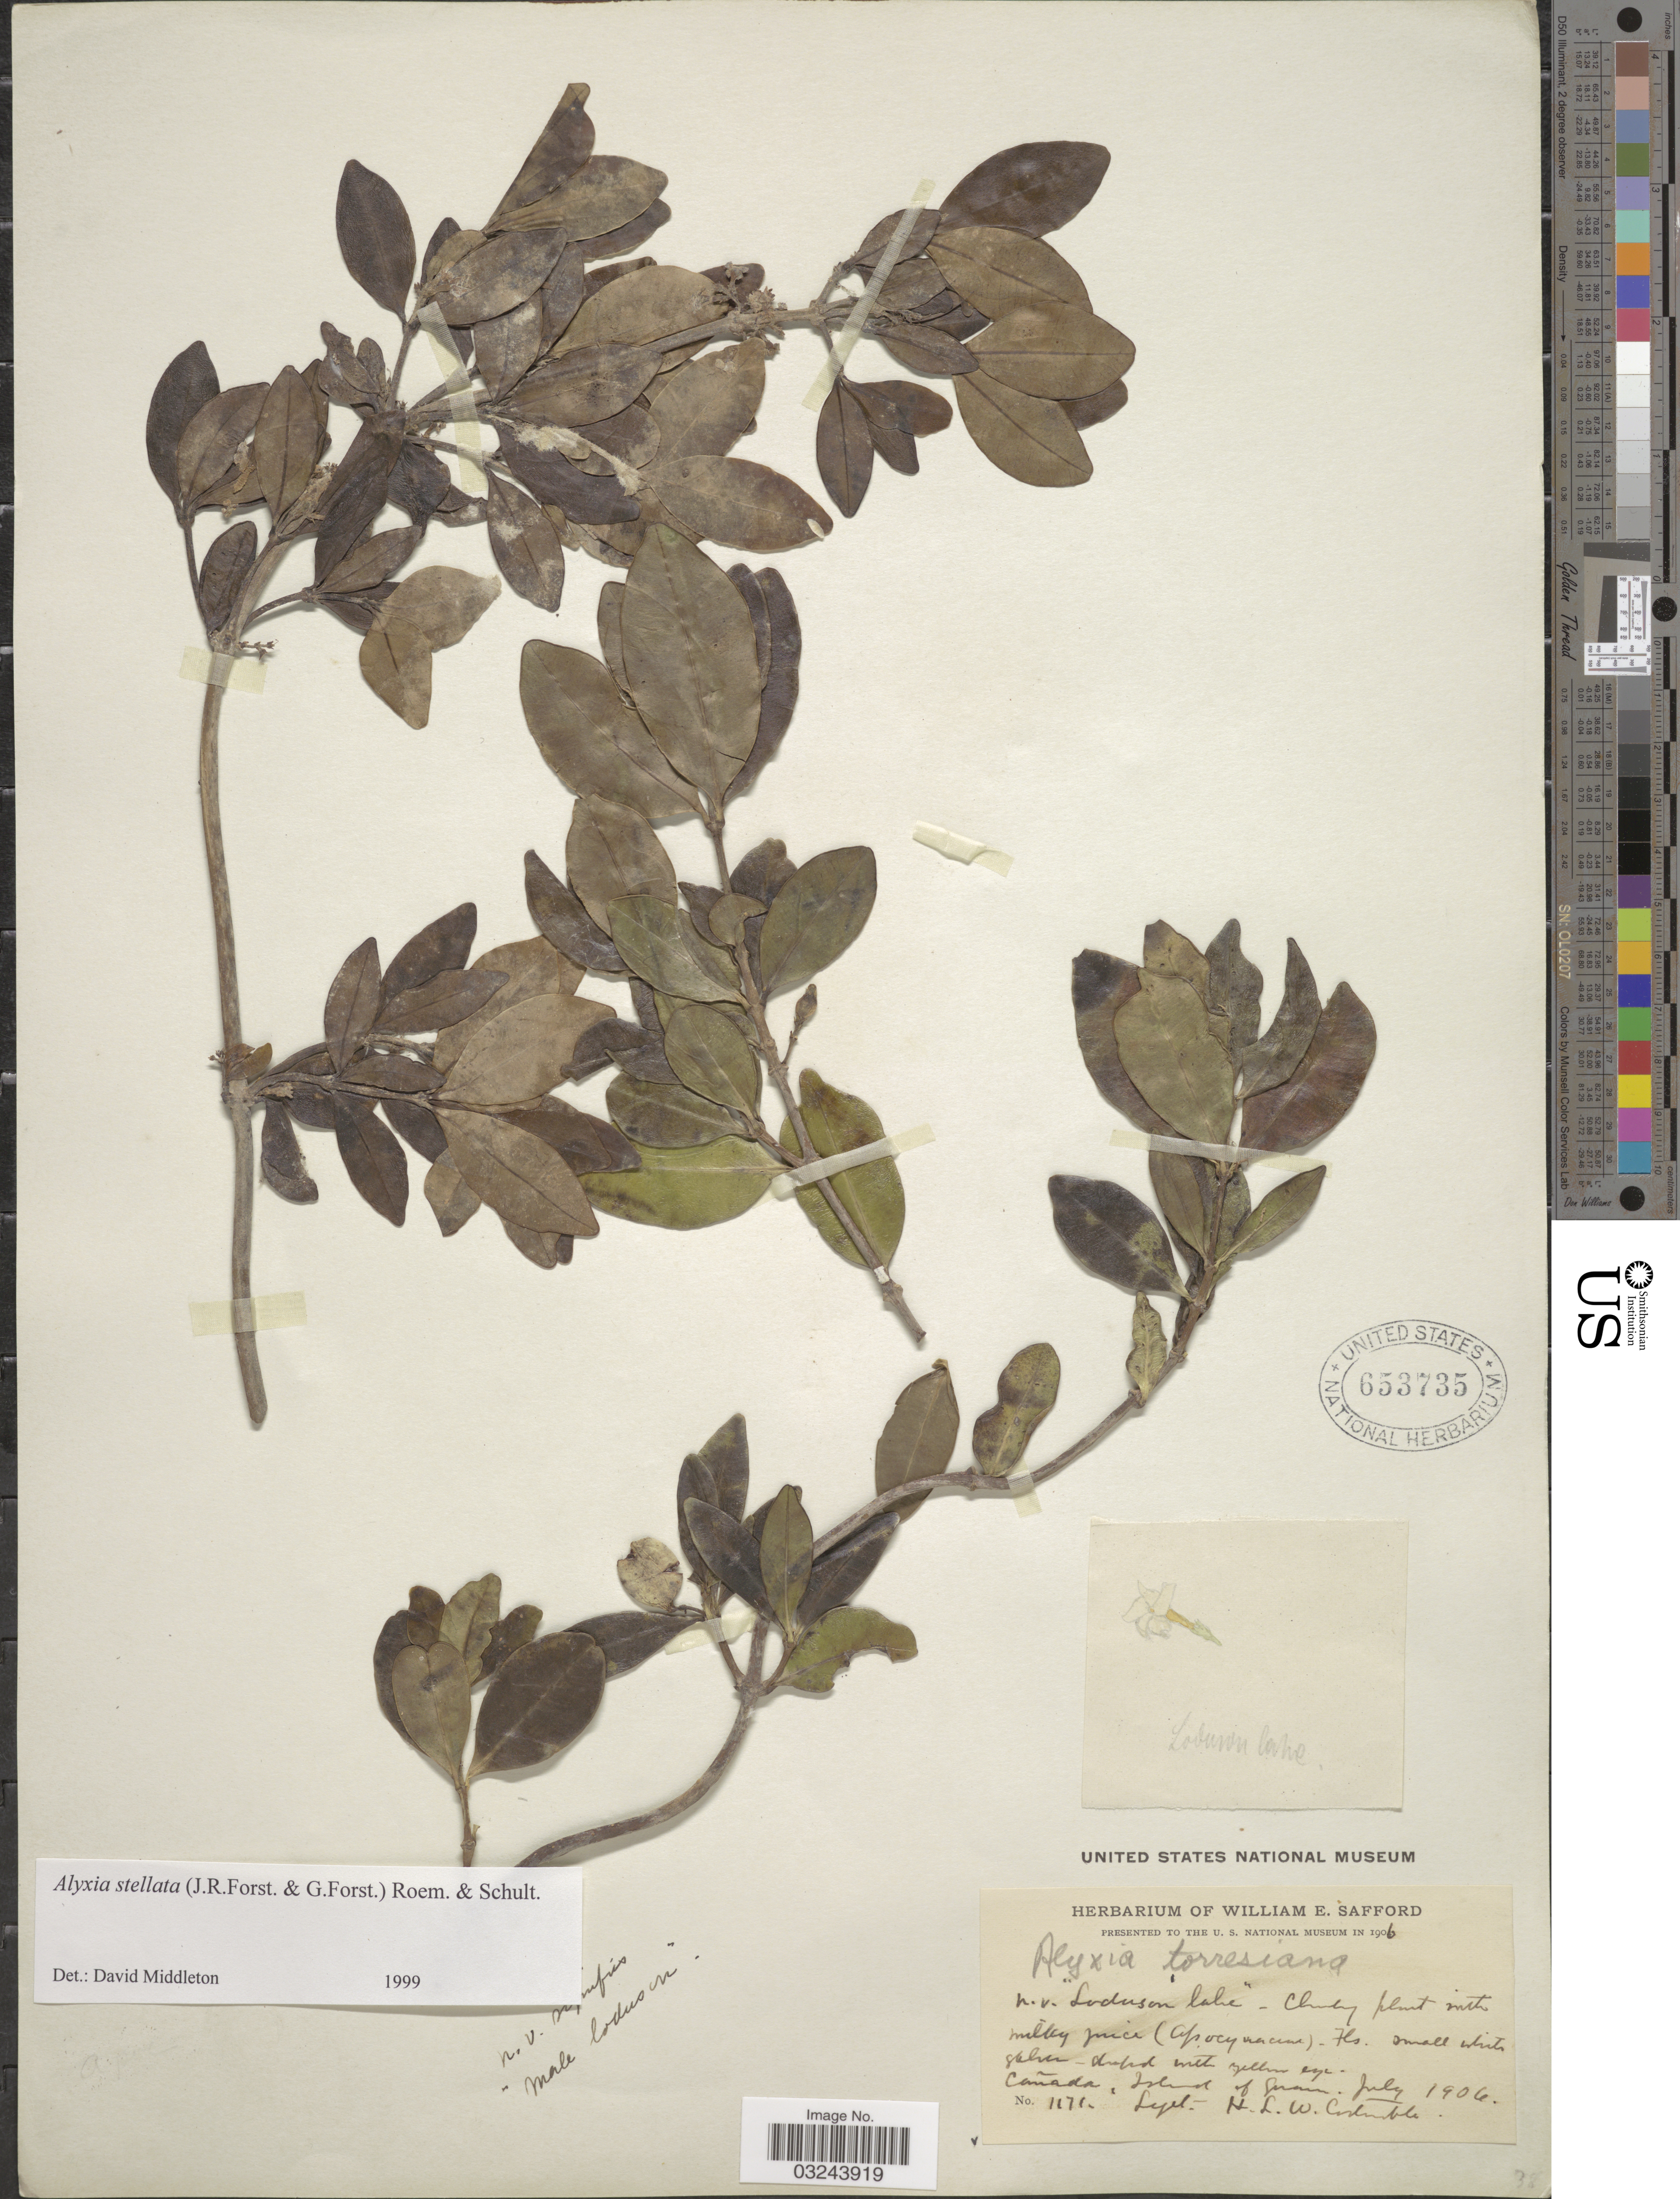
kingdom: Plantae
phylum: Tracheophyta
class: Magnoliopsida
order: Gentianales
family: Apocynaceae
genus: Alyxia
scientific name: Alyxia stellata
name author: (J.R. Forst. & G. Forst.) Roem. & Schult.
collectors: H. Costenoble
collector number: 1171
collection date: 1906-07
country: Guam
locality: Cañada [interpreted], Island of Guam. Loduson lake.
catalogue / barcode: US 653735